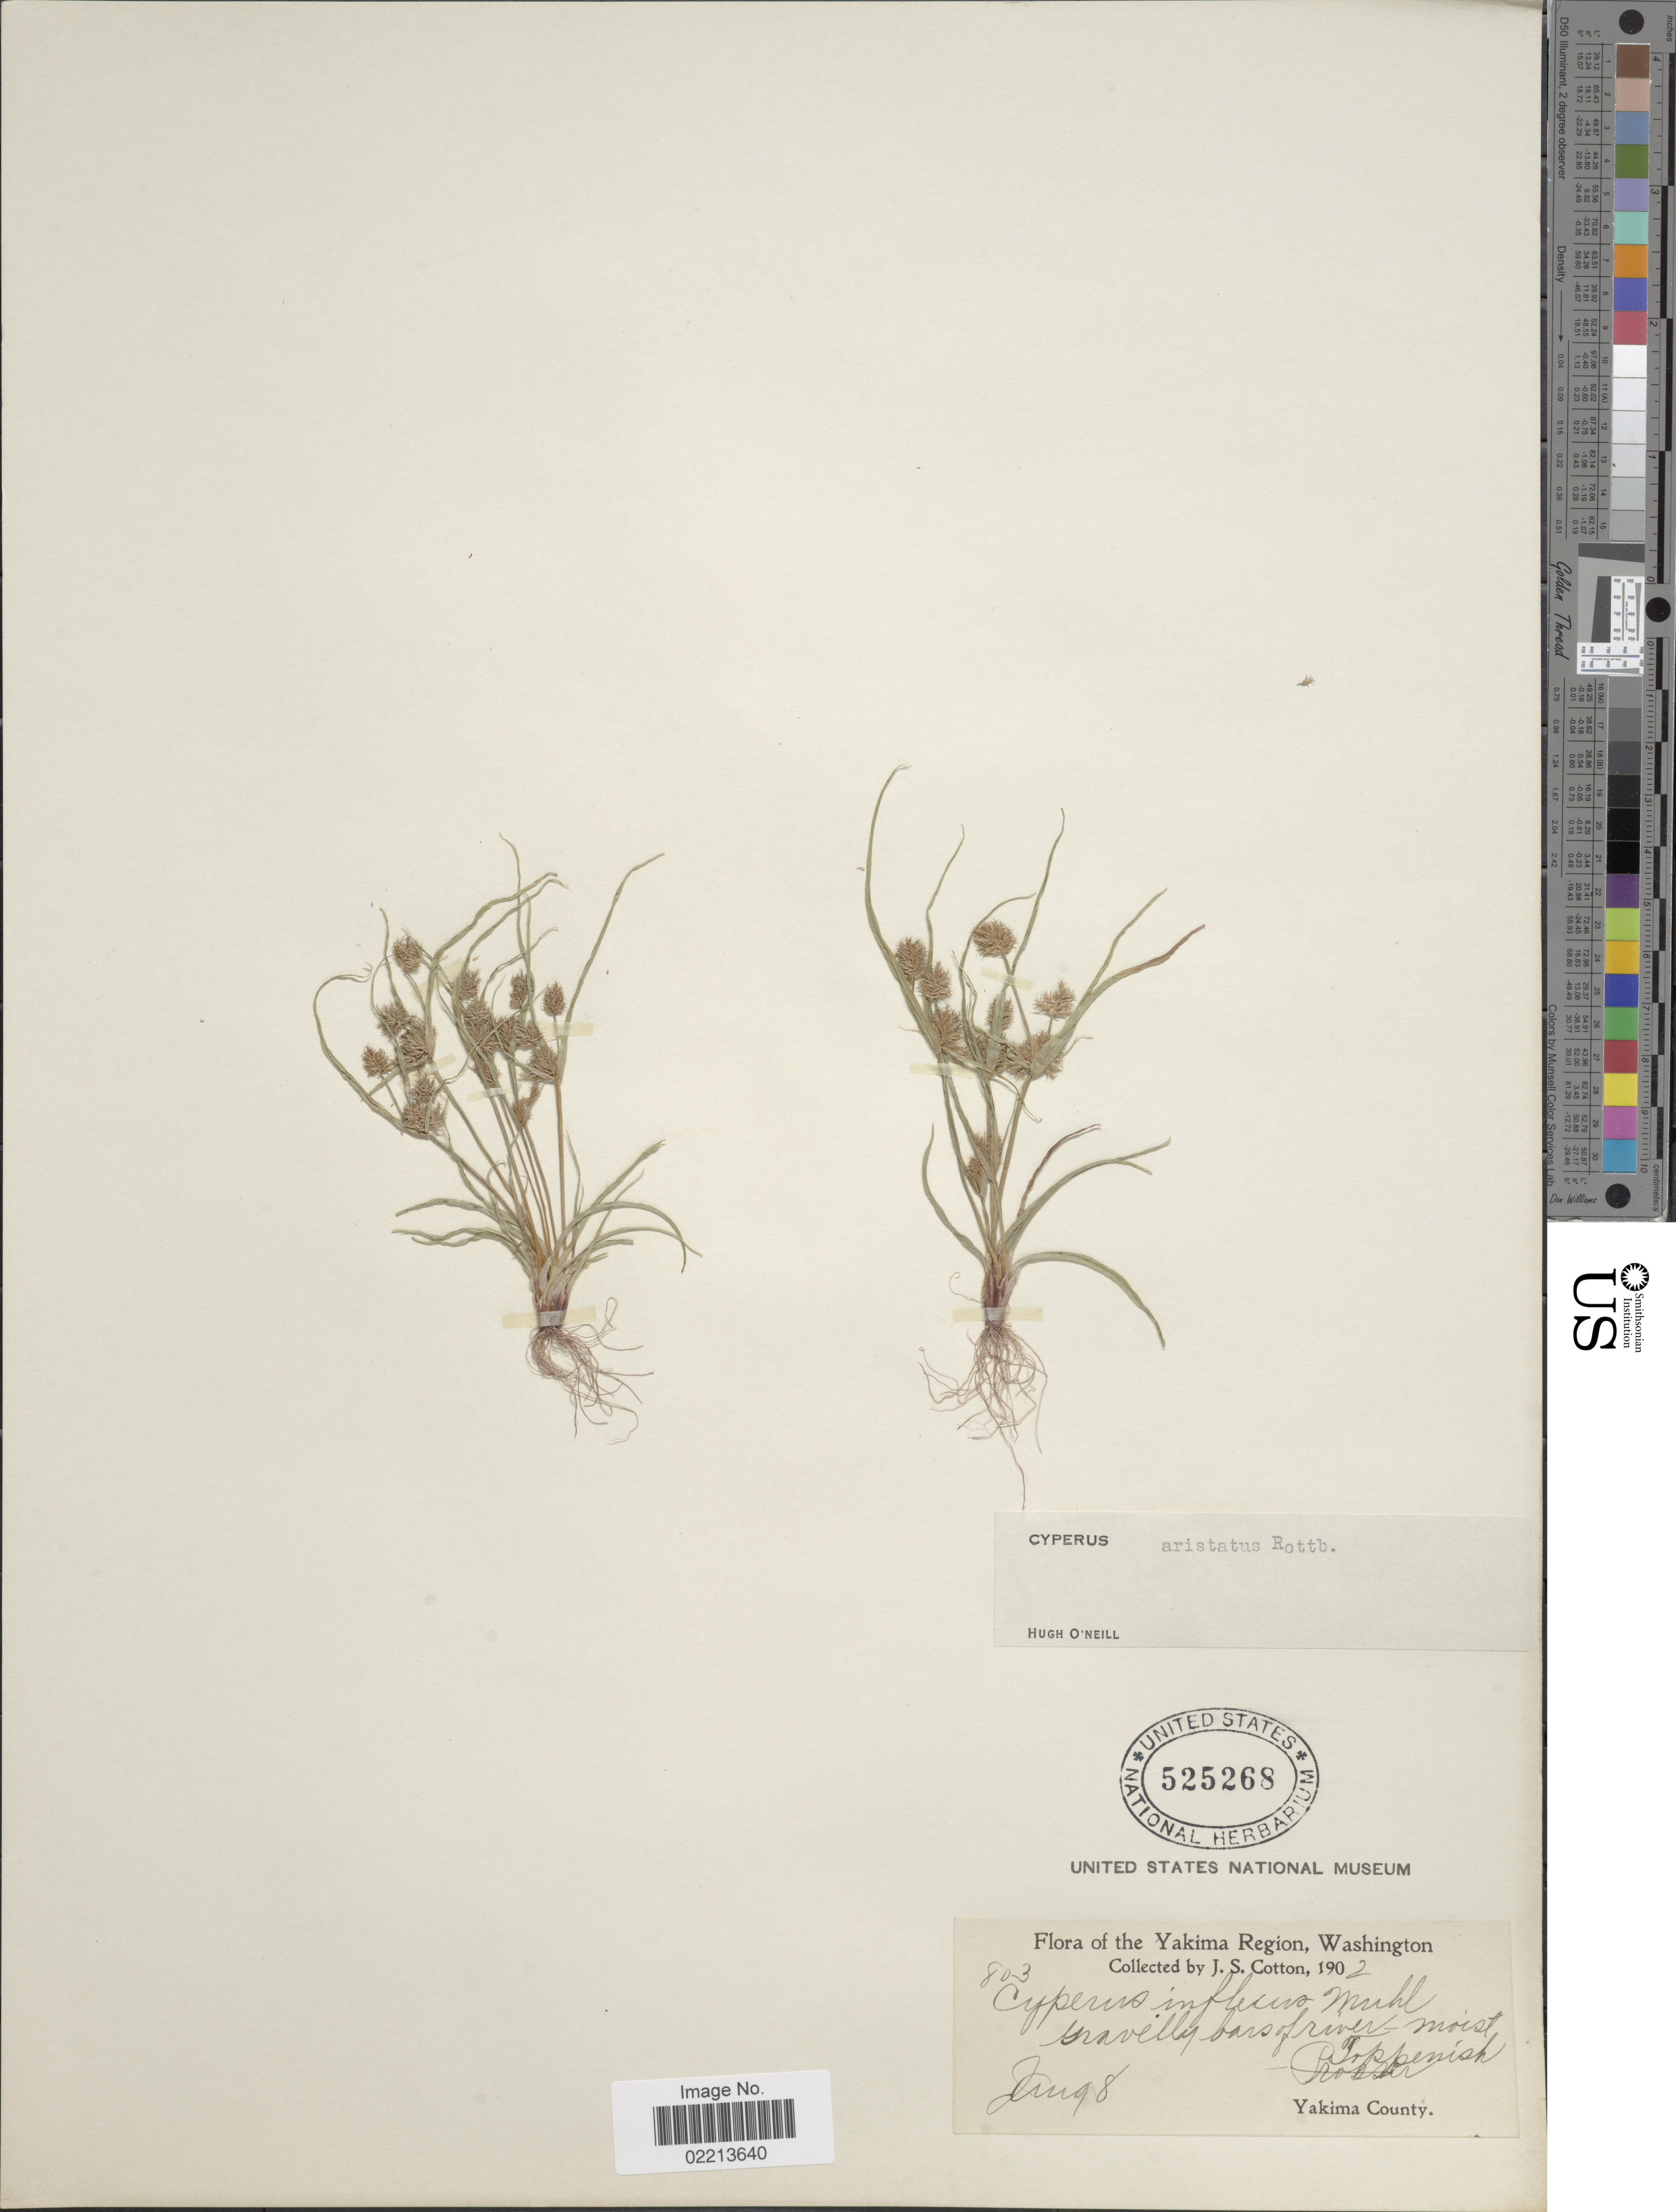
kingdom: Plantae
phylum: Tracheophyta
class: Liliopsida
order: Poales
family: Cyperaceae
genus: Cyperus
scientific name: Cyperus squarrosus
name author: L.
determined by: Strong, Mark T., (BOT), Smithsonian Institution - National Museum of Natural History (UNITED STATES)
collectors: J. S. Cotton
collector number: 803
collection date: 1902-08-08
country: United States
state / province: Washington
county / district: Yakima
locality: Yakima Region, Toppenish, Yakima County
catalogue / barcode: US 525268